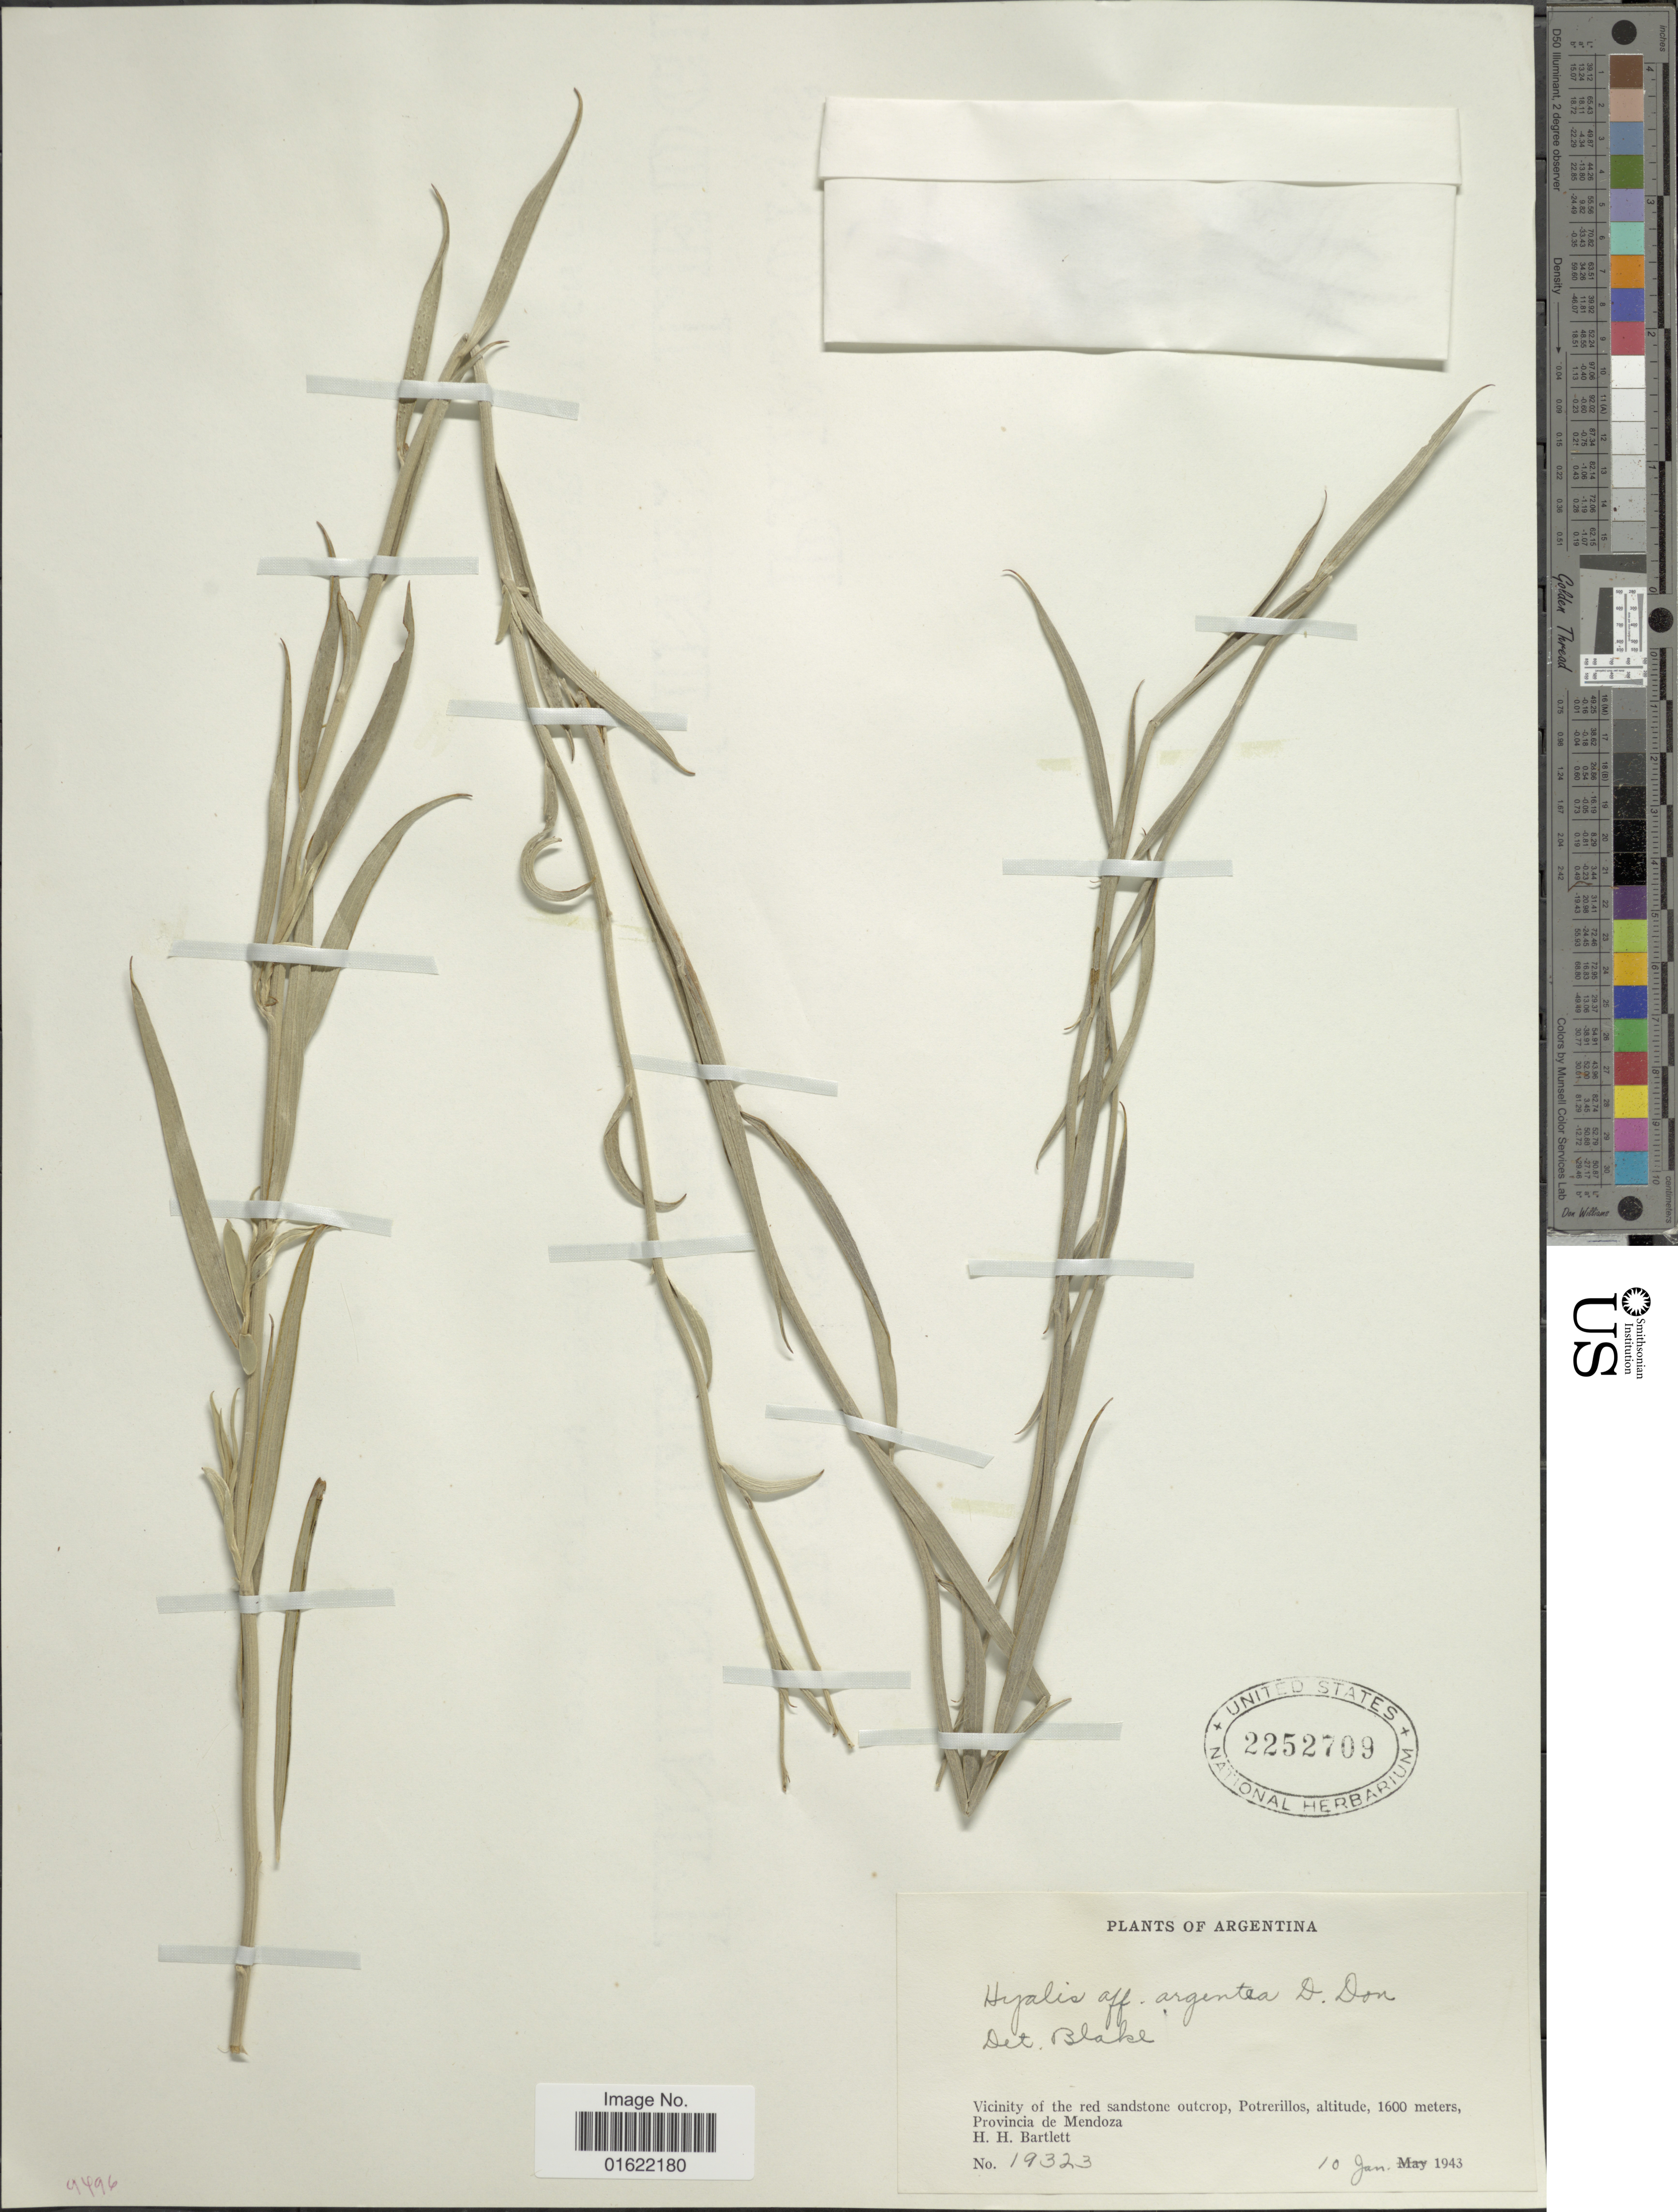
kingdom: Plantae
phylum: Tracheophyta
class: Magnoliopsida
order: Asterales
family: Asteraceae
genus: Hyalis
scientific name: Hyalis argentea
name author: D. Don ex Hook. & Arn.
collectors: H. H. Bartlett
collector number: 19323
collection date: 1943-01-10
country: Argentina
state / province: Mendoza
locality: Vicinity of the red sandstone outcrop, Potrerillos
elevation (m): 1600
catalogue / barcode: US 2252709